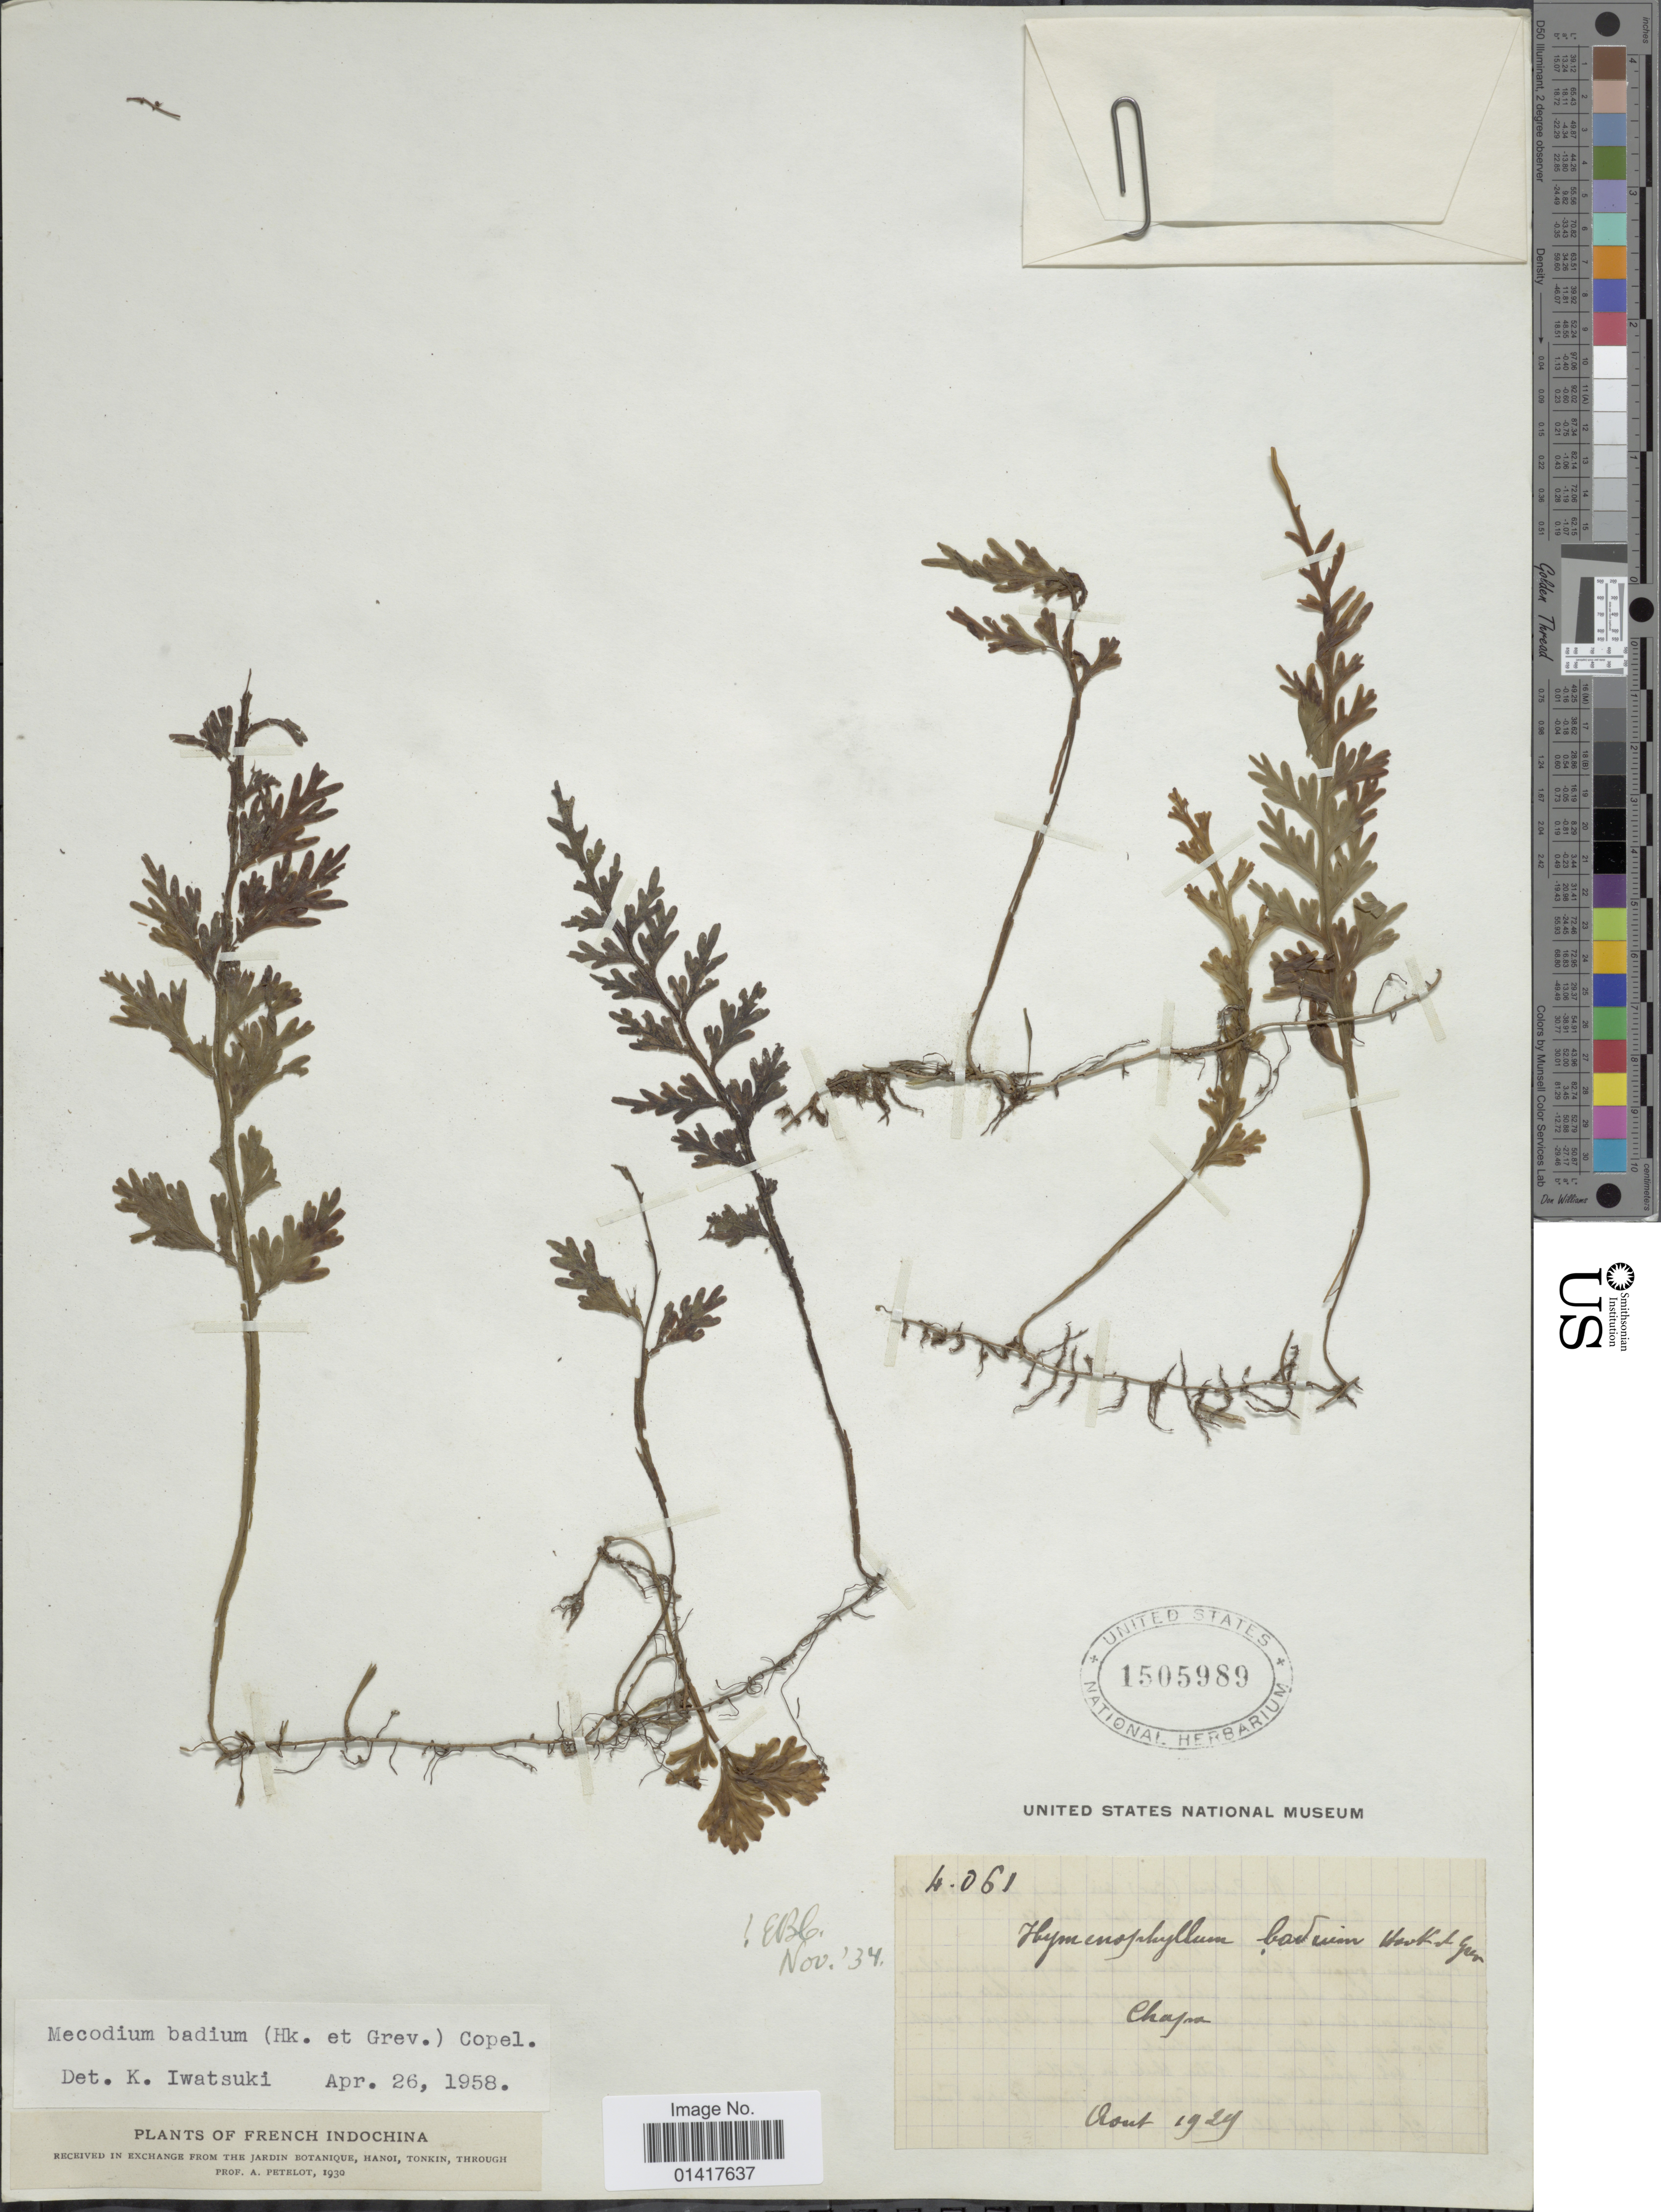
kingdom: Plantae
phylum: Tracheophyta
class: Polypodiopsida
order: Hymenophyllales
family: Hymenophyllaceae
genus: Hymenophyllum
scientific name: Hymenophyllum badium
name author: Hook. & Grev.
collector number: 4061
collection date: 1929-08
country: Vietnam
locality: Chapa. French Indochina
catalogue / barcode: US 1505989